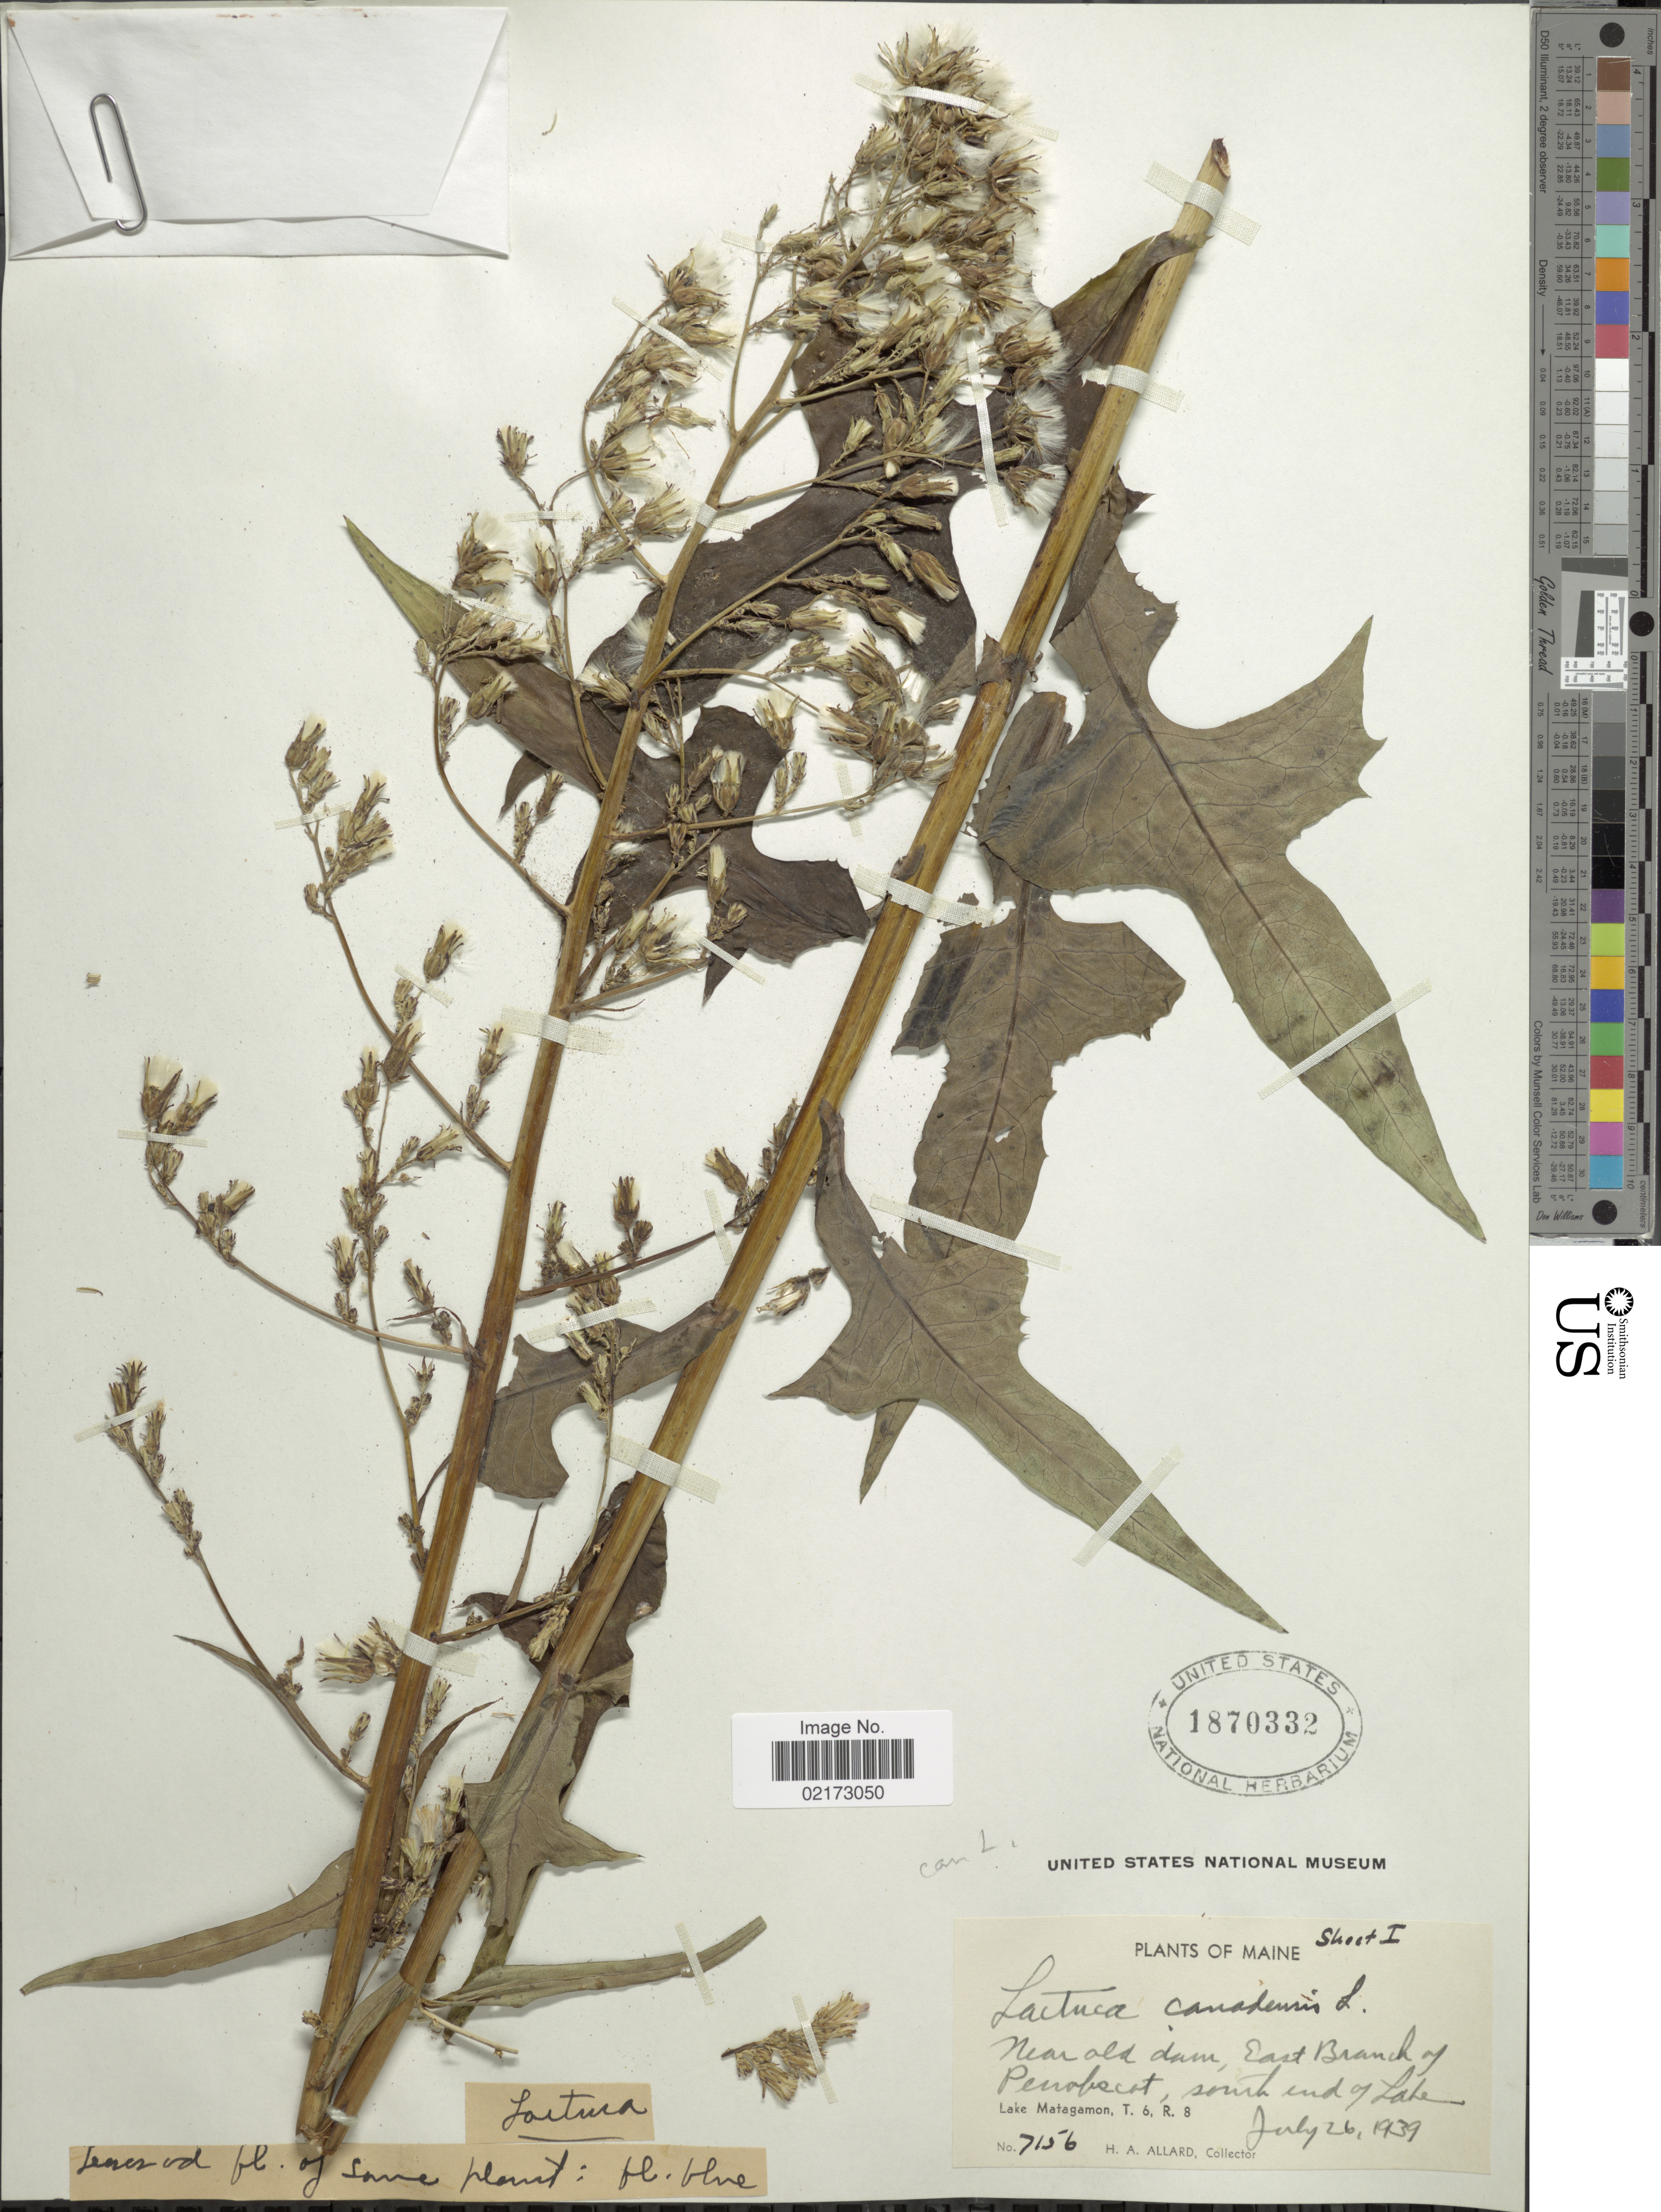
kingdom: Plantae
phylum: Tracheophyta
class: Magnoliopsida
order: Asterales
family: Asteraceae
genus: Lactuca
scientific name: Lactuca canadensis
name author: L.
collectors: H. A. Allard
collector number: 7156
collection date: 1939-07-26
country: United States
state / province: Maine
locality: Near old dam, East Branch of Penobscot, south end of lake, lake Matagamon, T6, R8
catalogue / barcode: US 1870332